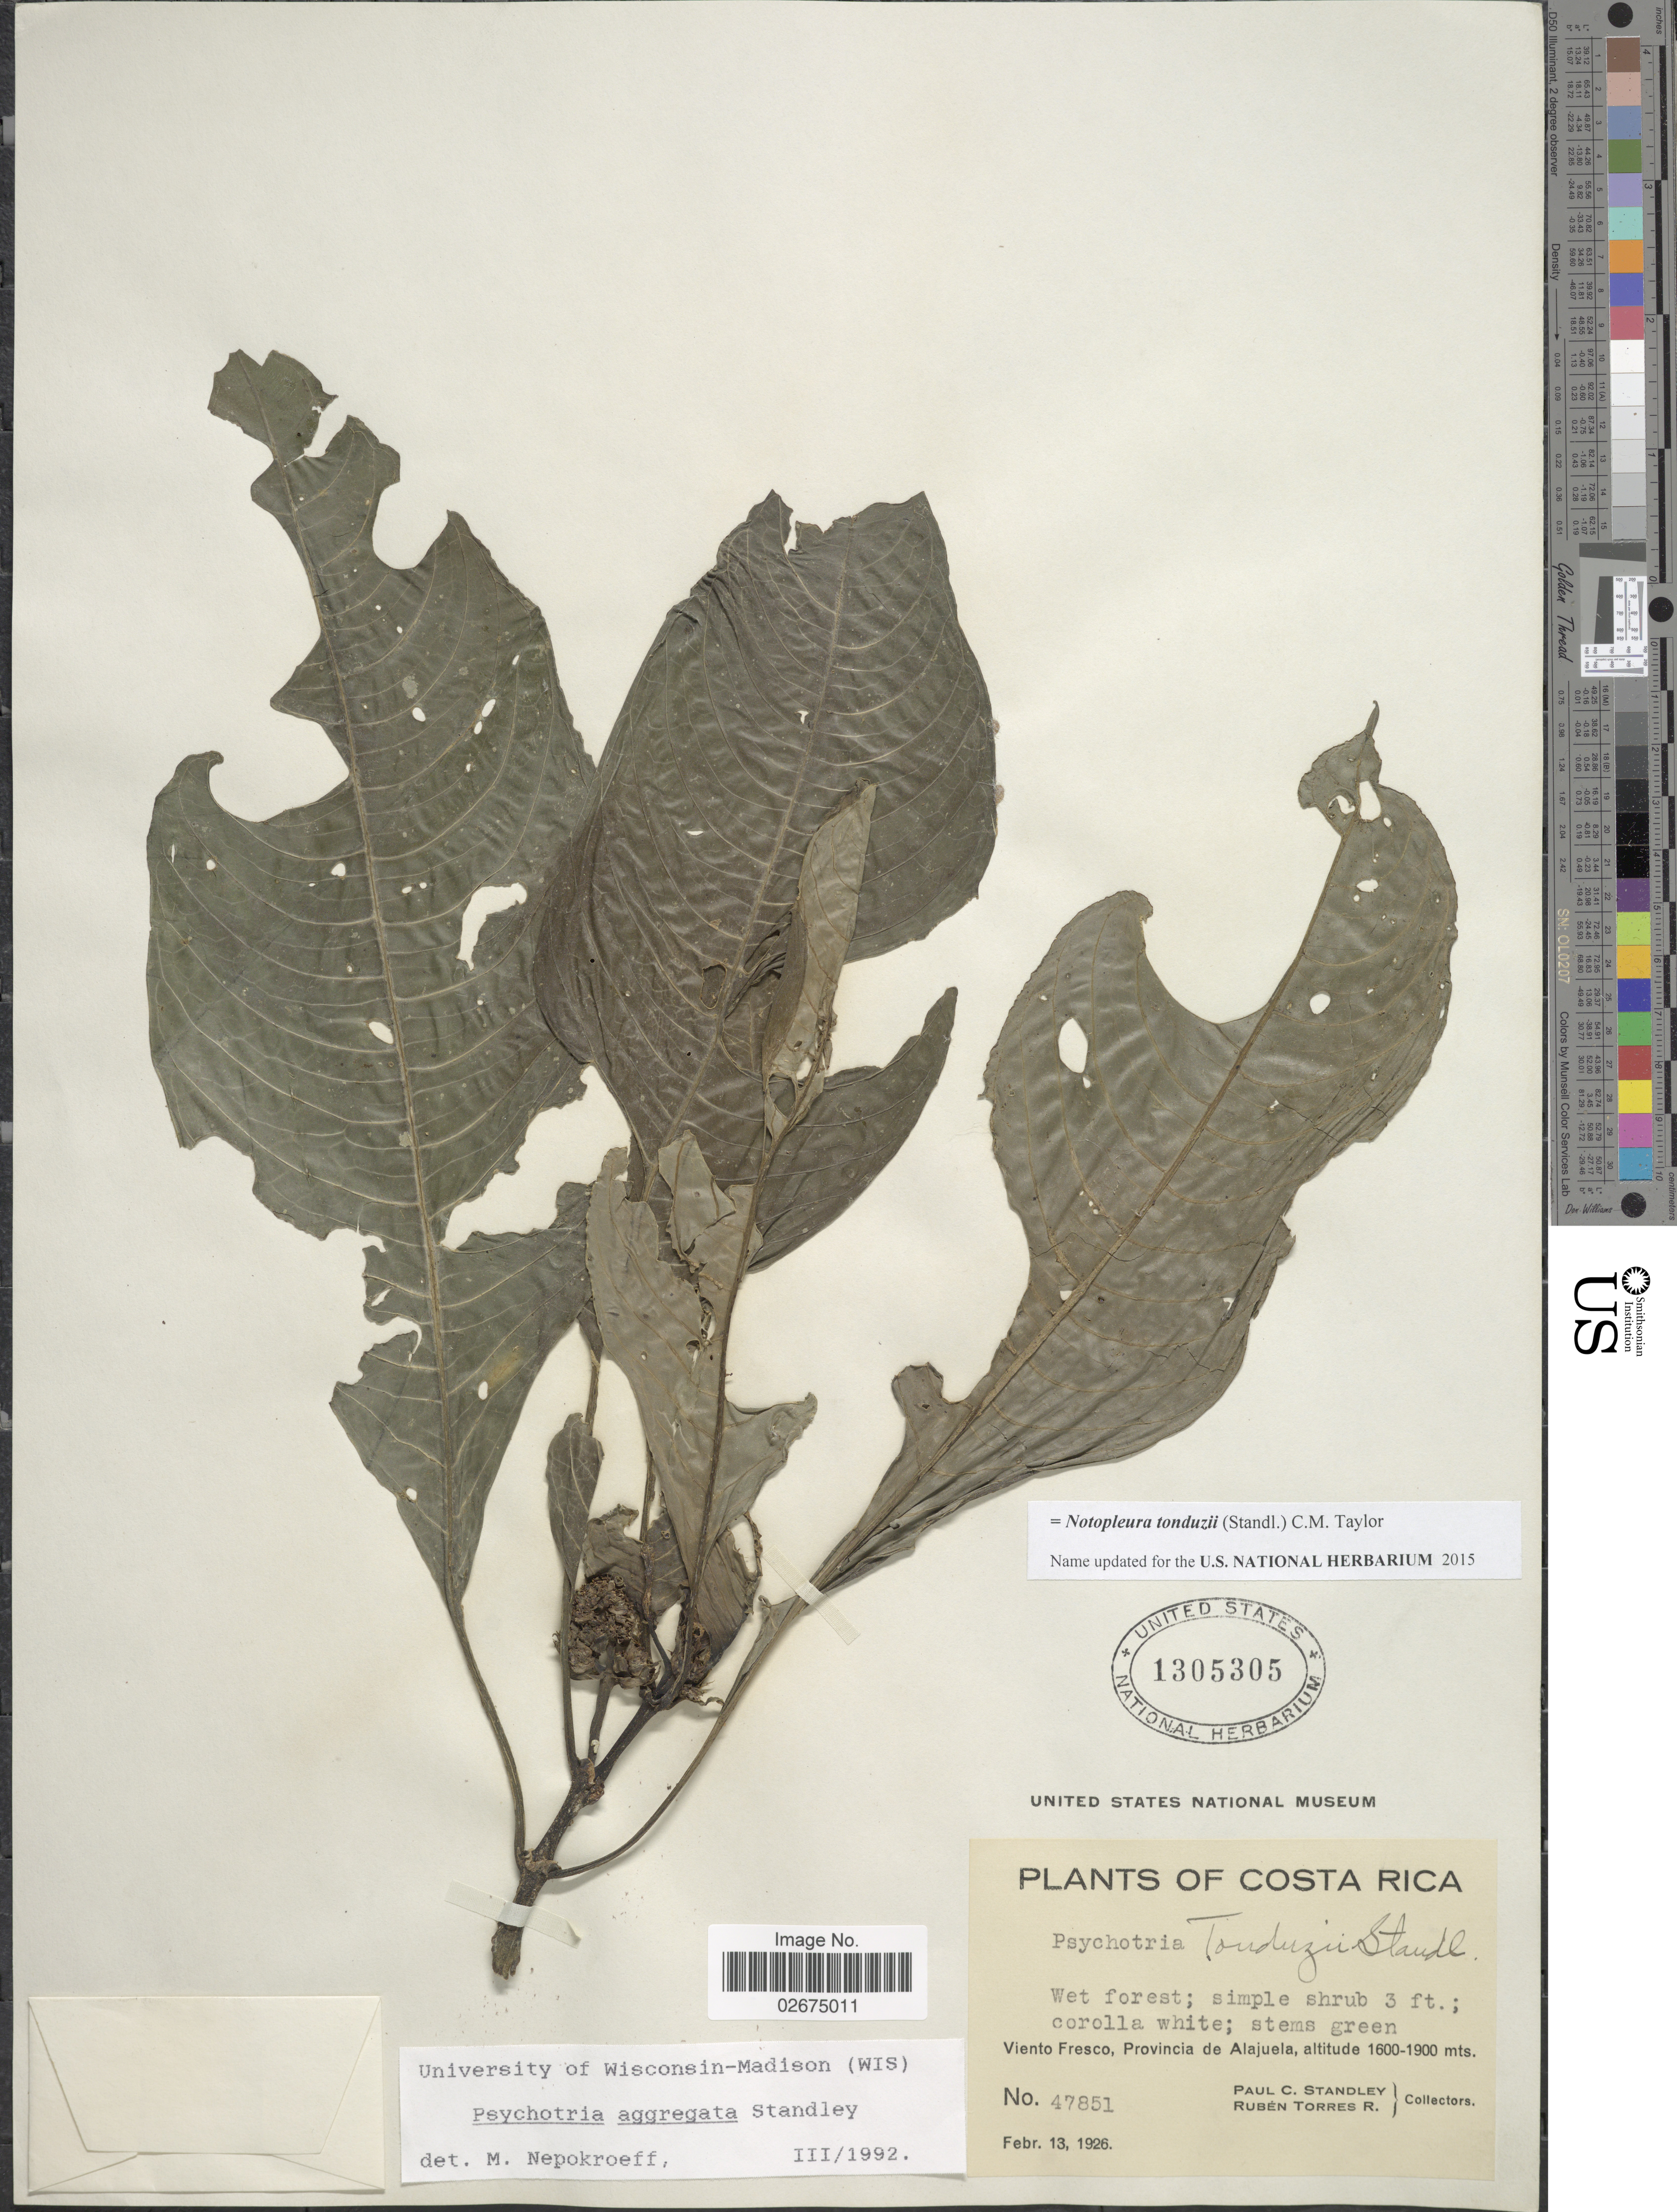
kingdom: Plantae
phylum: Tracheophyta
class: Magnoliopsida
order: Gentianales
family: Rubiaceae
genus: Notopleura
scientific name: Notopleura tonduzii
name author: (Standl.) C.M. Taylor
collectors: P. C. Standley & R. Torres Rojas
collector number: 47851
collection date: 1926-02-13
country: Costa Rica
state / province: Alajuela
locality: Viento Fresco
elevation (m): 1600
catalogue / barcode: US 1305305